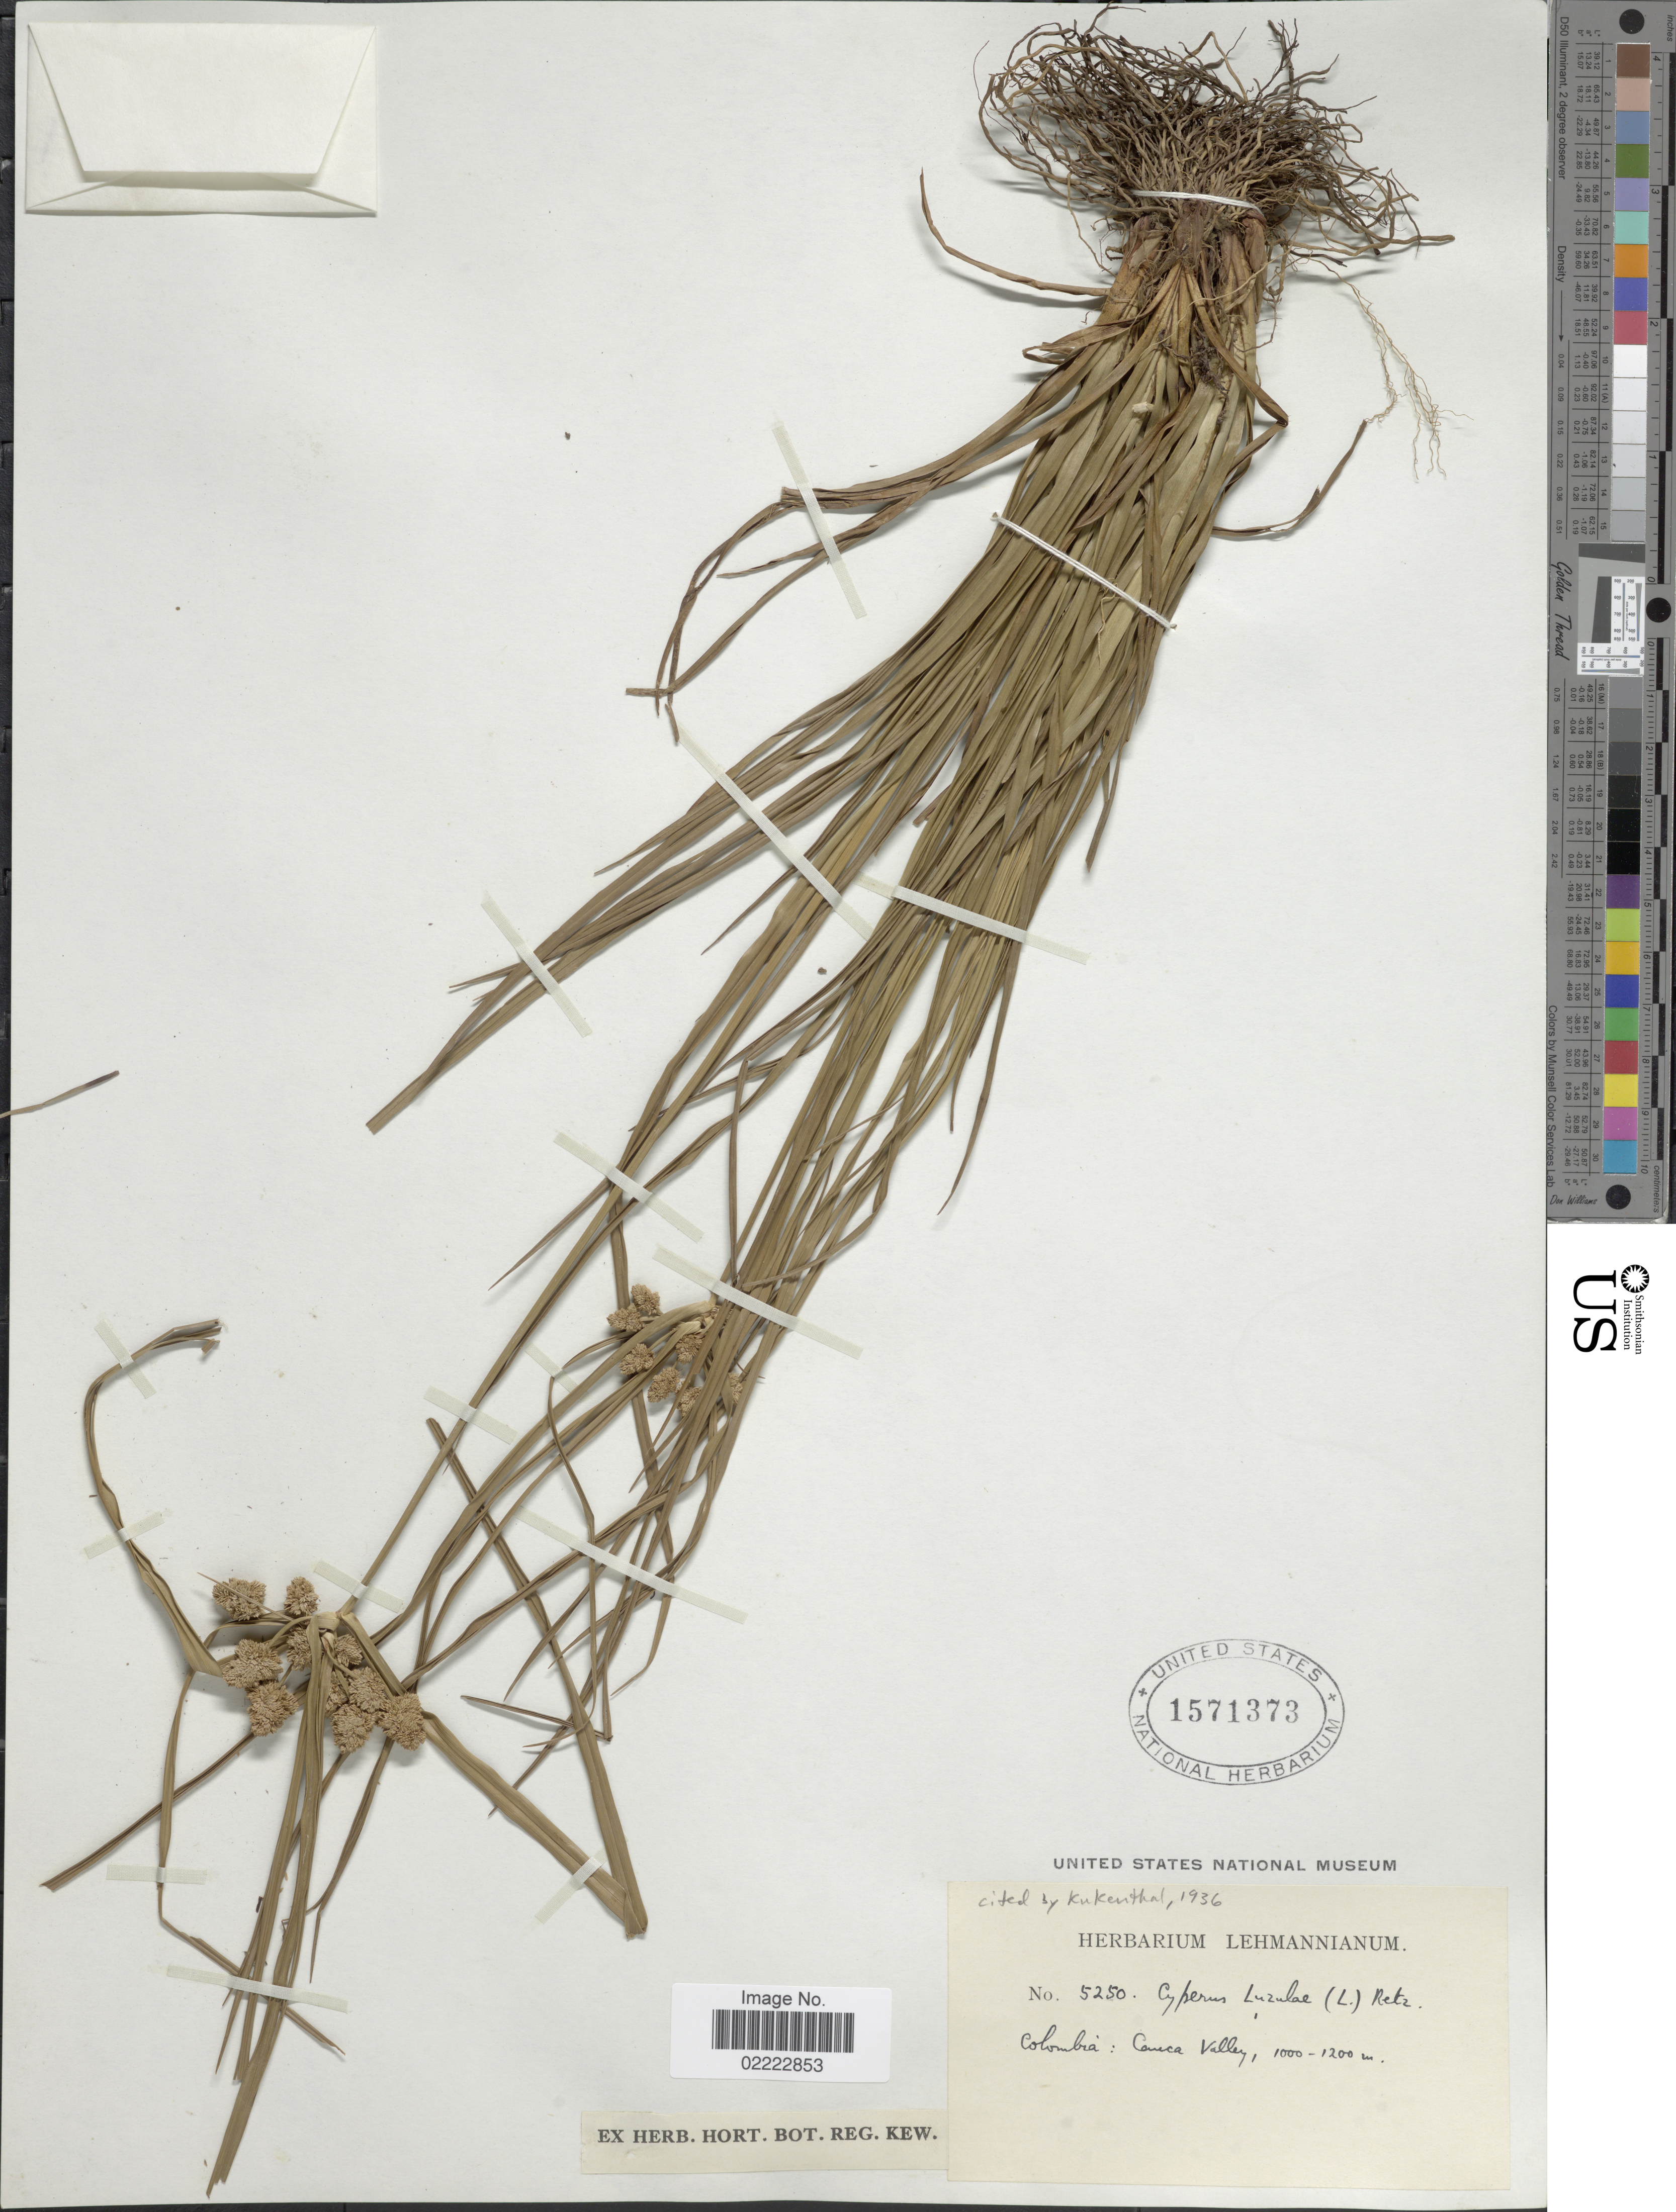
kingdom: Plantae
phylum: Tracheophyta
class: Liliopsida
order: Poales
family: Cyperaceae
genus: Cyperus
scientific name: Cyperus luzulae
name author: (L.) Rottb. ex Retz.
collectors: ex herb. Lehmannianum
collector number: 5250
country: Colombia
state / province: Valle del Cauca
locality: Cauca Valley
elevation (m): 1000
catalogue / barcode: US 1571373